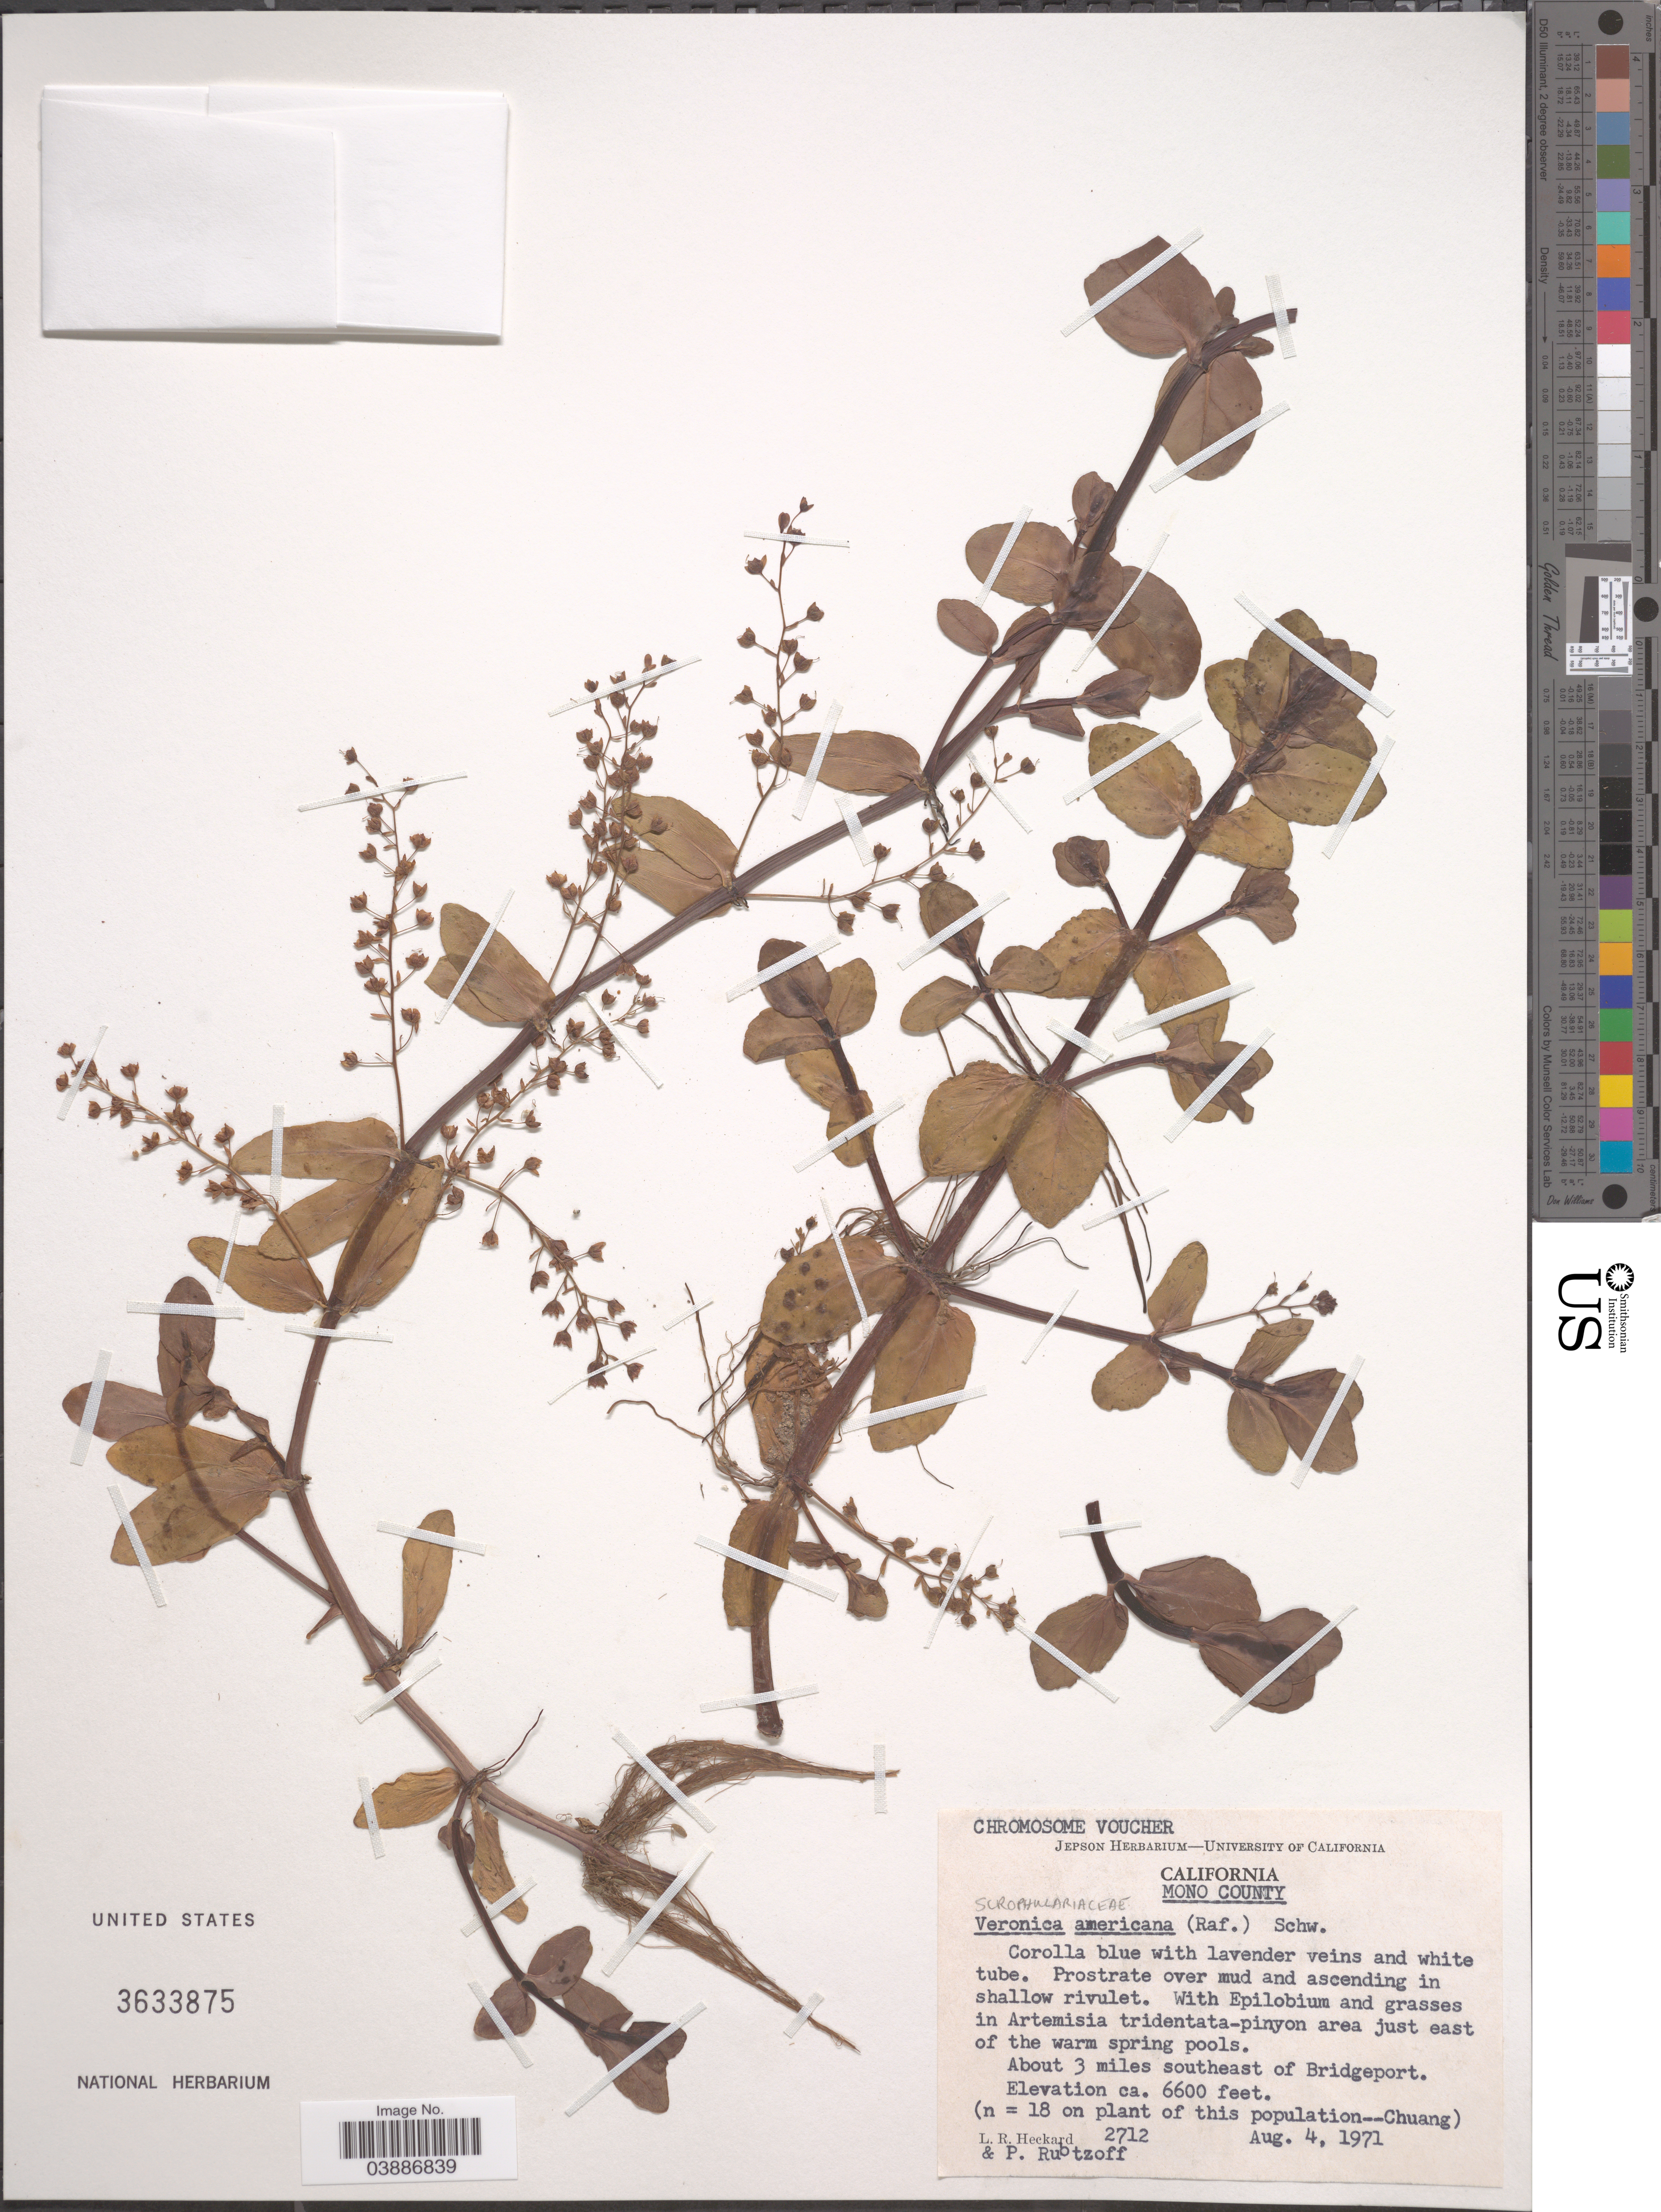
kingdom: Plantae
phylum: Tracheophyta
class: Magnoliopsida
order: Lamiales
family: Plantaginaceae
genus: Veronica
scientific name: Veronica americana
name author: Schwein. ex Benth.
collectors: L. R. Heckard & P. Rubtzoff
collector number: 2712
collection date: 1971-08-04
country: United States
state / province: California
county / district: Mono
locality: Mono County. Area just east of the warm spring pools. About 3 miles southeast of Bridgeport.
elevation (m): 2012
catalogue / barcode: US 3633875